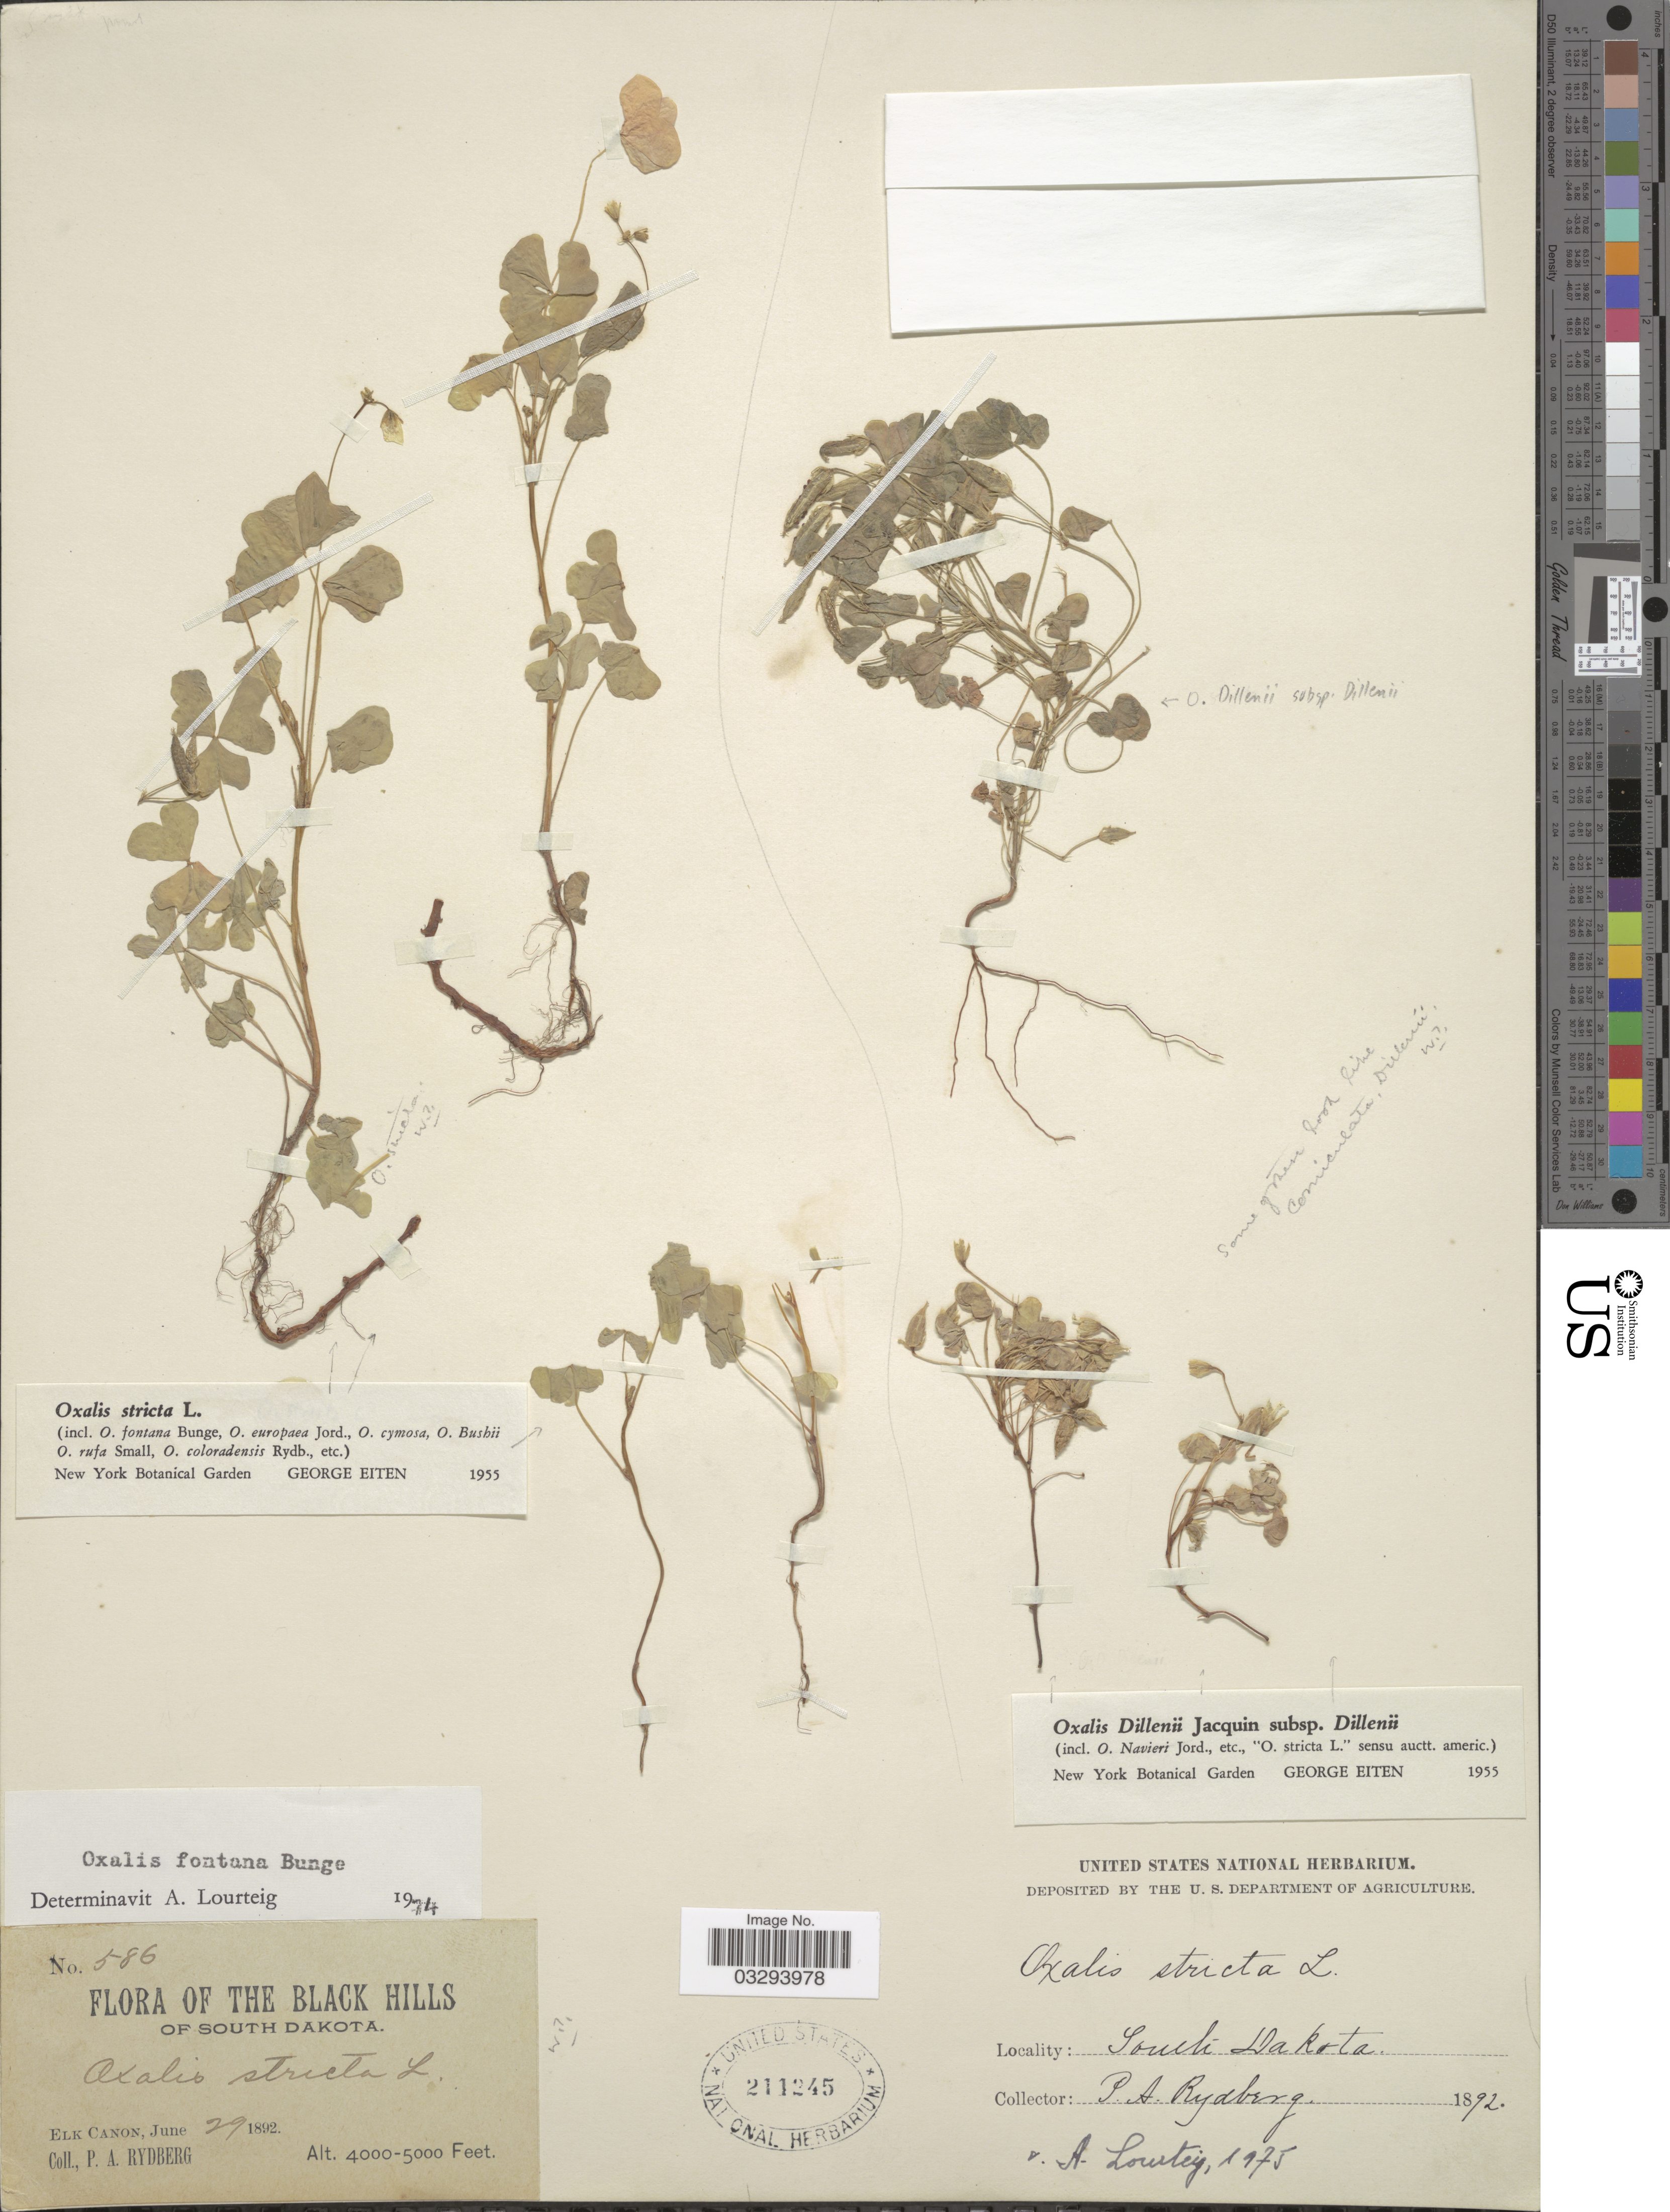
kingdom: Plantae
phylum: Tracheophyta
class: Magnoliopsida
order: Oxalidales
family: Oxalidaceae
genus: Oxalis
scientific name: Oxalis stricta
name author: L.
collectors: P. A. Rydberg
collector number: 586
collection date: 1892-06-29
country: United States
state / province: South Dakota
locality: The Black Hills. Elk Canon.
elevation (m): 1219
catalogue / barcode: US 211245